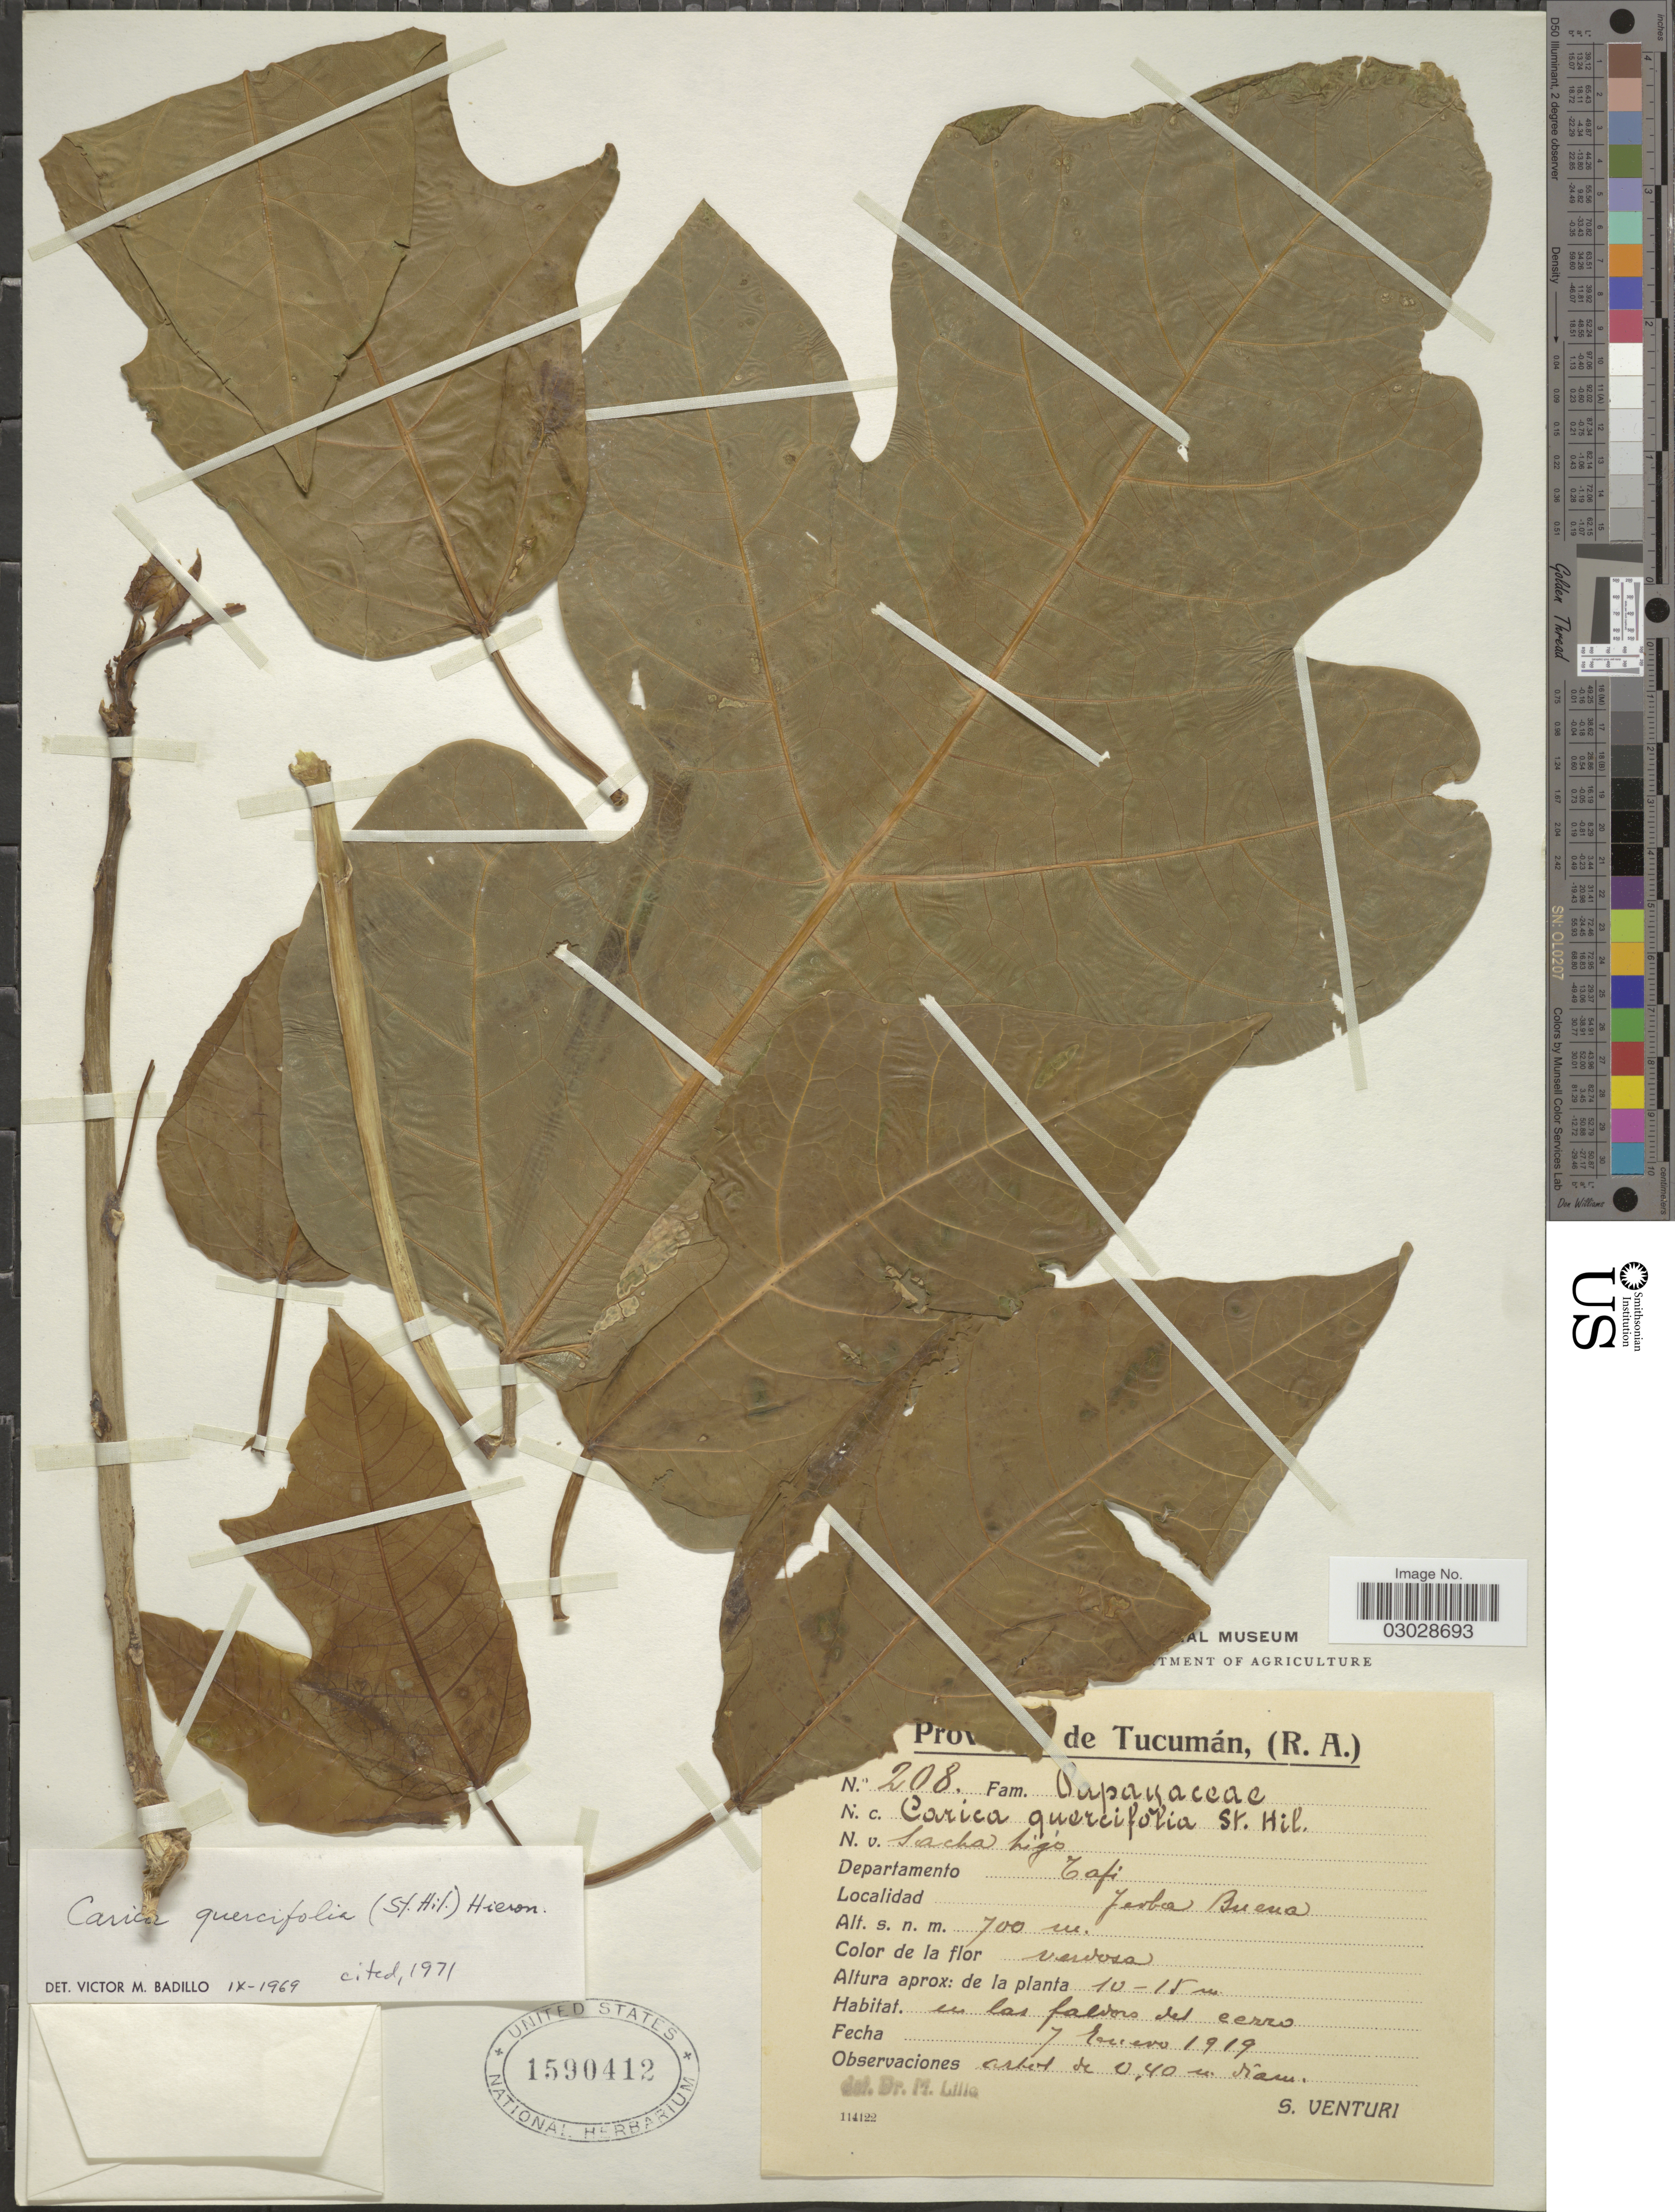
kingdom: Plantae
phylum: Tracheophyta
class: Magnoliopsida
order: Brassicales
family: Caricaceae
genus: Vasconcellea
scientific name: Vasconcellea quercifolia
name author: A. St.-Hil.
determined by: Strong, M. T., (US), Smithsonian Institution - National Museum of Natural History (UNITED STATES)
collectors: S. Venturi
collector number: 208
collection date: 1919-01-07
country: Argentina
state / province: Tucuman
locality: Departamento Tafi, Jerba Buena.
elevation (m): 700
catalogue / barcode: US 1590412